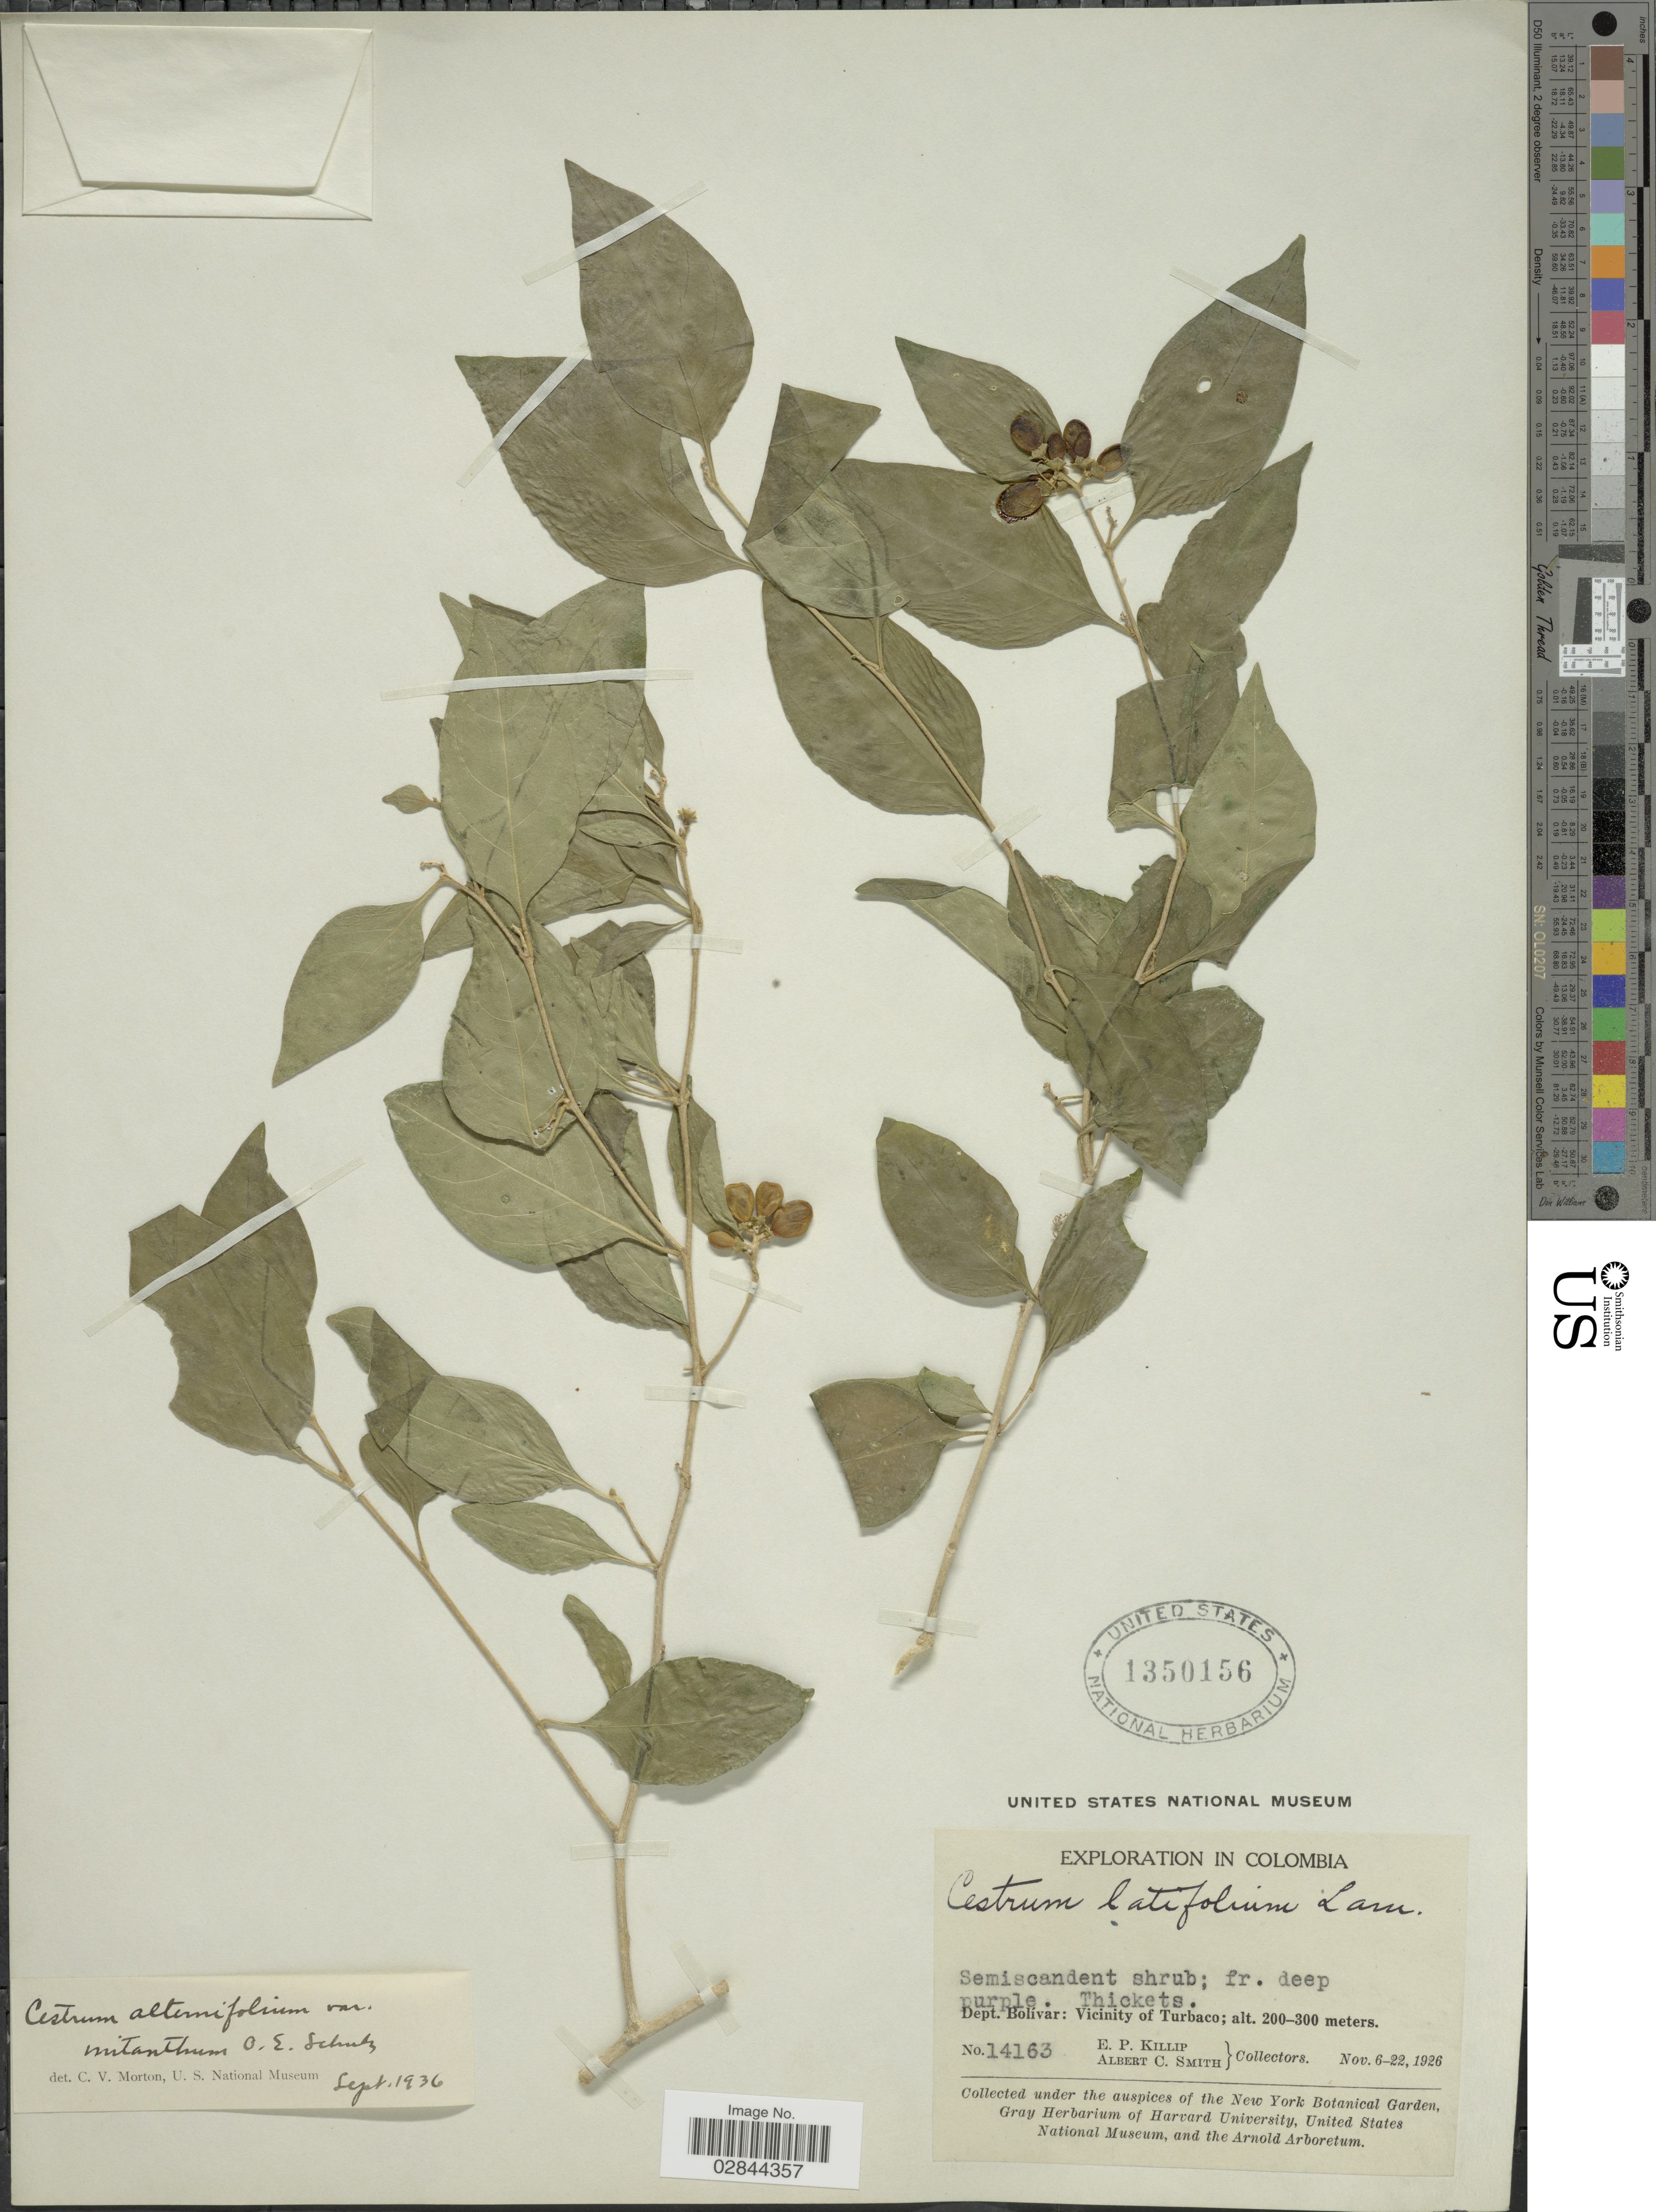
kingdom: Plantae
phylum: Tracheophyta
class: Magnoliopsida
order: Solanales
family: Solanaceae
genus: Cestrum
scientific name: Cestrum alternifolium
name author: (Jacq.) O.E. Schulz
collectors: E. P. Killip & A. C. Smith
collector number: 14163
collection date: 1926-11-06/1926-11-22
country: Colombia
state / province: Bolívar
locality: Dept. Bolívar, Vicinity of Turbaco.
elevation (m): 200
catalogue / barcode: US 1350156